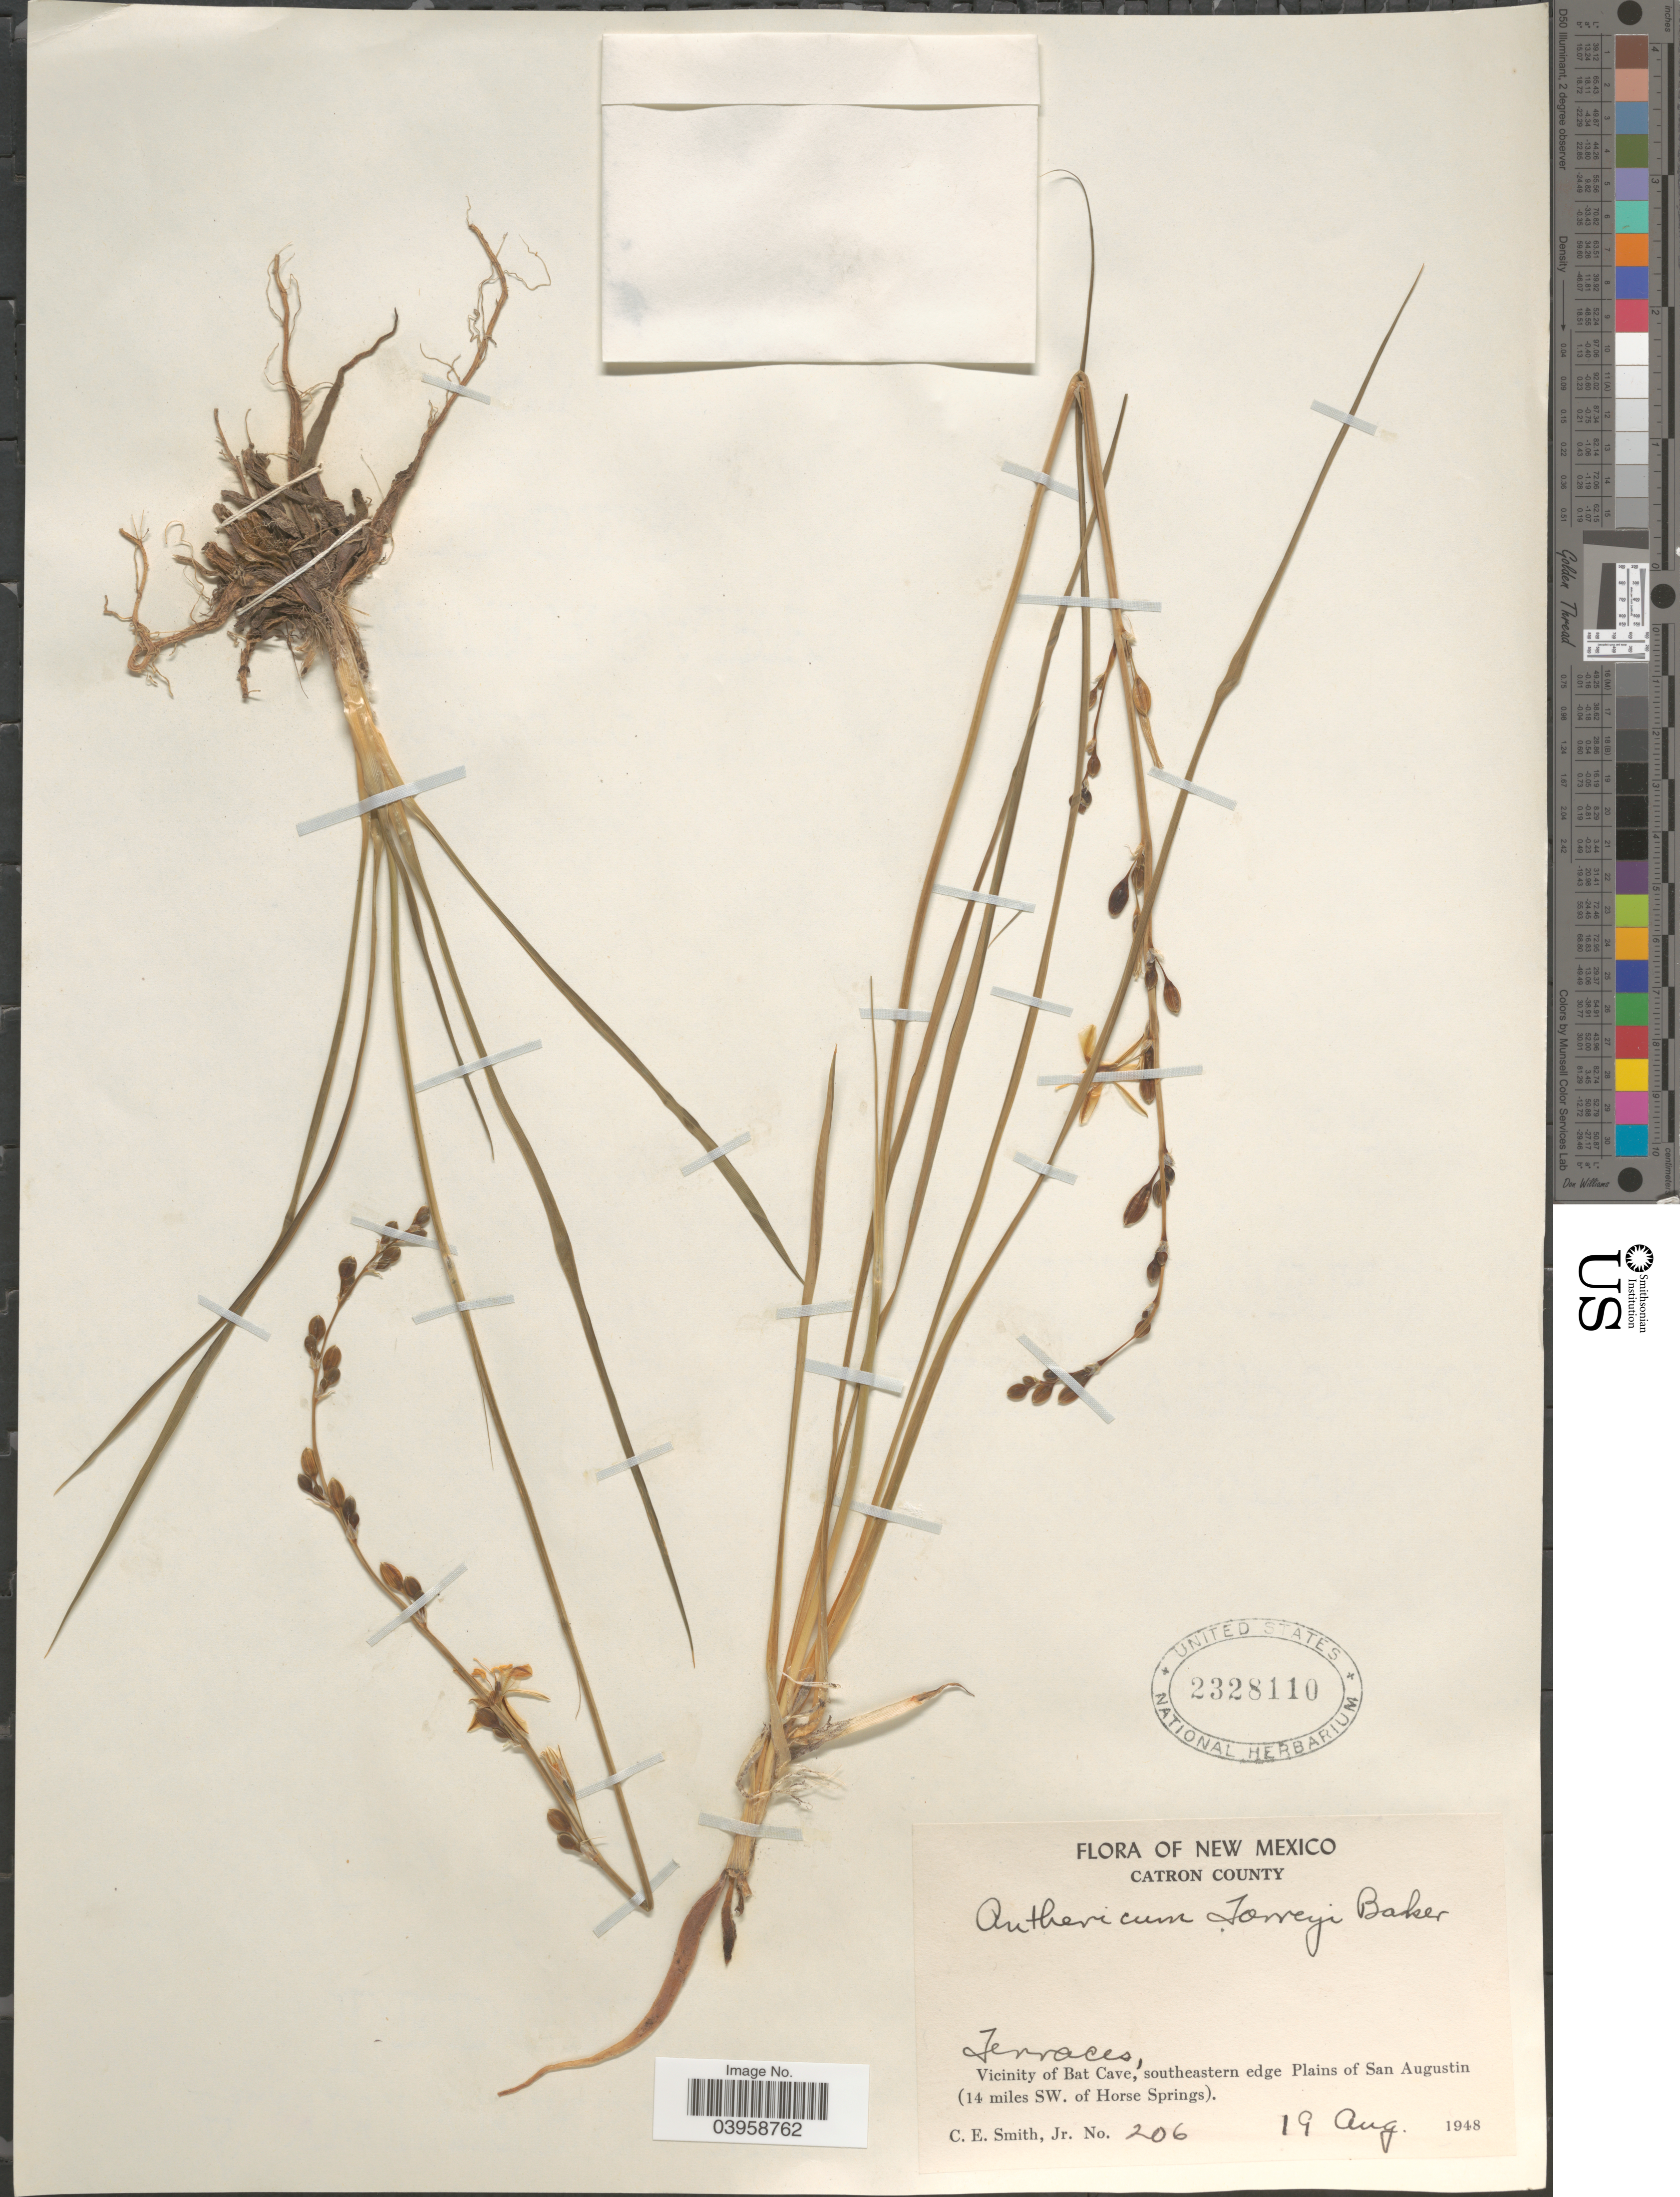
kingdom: Plantae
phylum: Tracheophyta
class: Liliopsida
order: Asparagales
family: Asparagaceae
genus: Anthericum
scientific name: Anthericum torreyi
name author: Baker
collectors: C. E. Smith Jr.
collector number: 206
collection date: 1948-08-19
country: United States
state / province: New Mexico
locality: Catron County. Terraces, Vicinity of Bat Cave, southeastern edge Plains of San Augustin (14 miles SW. of Horse Springs).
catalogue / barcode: US 2328110